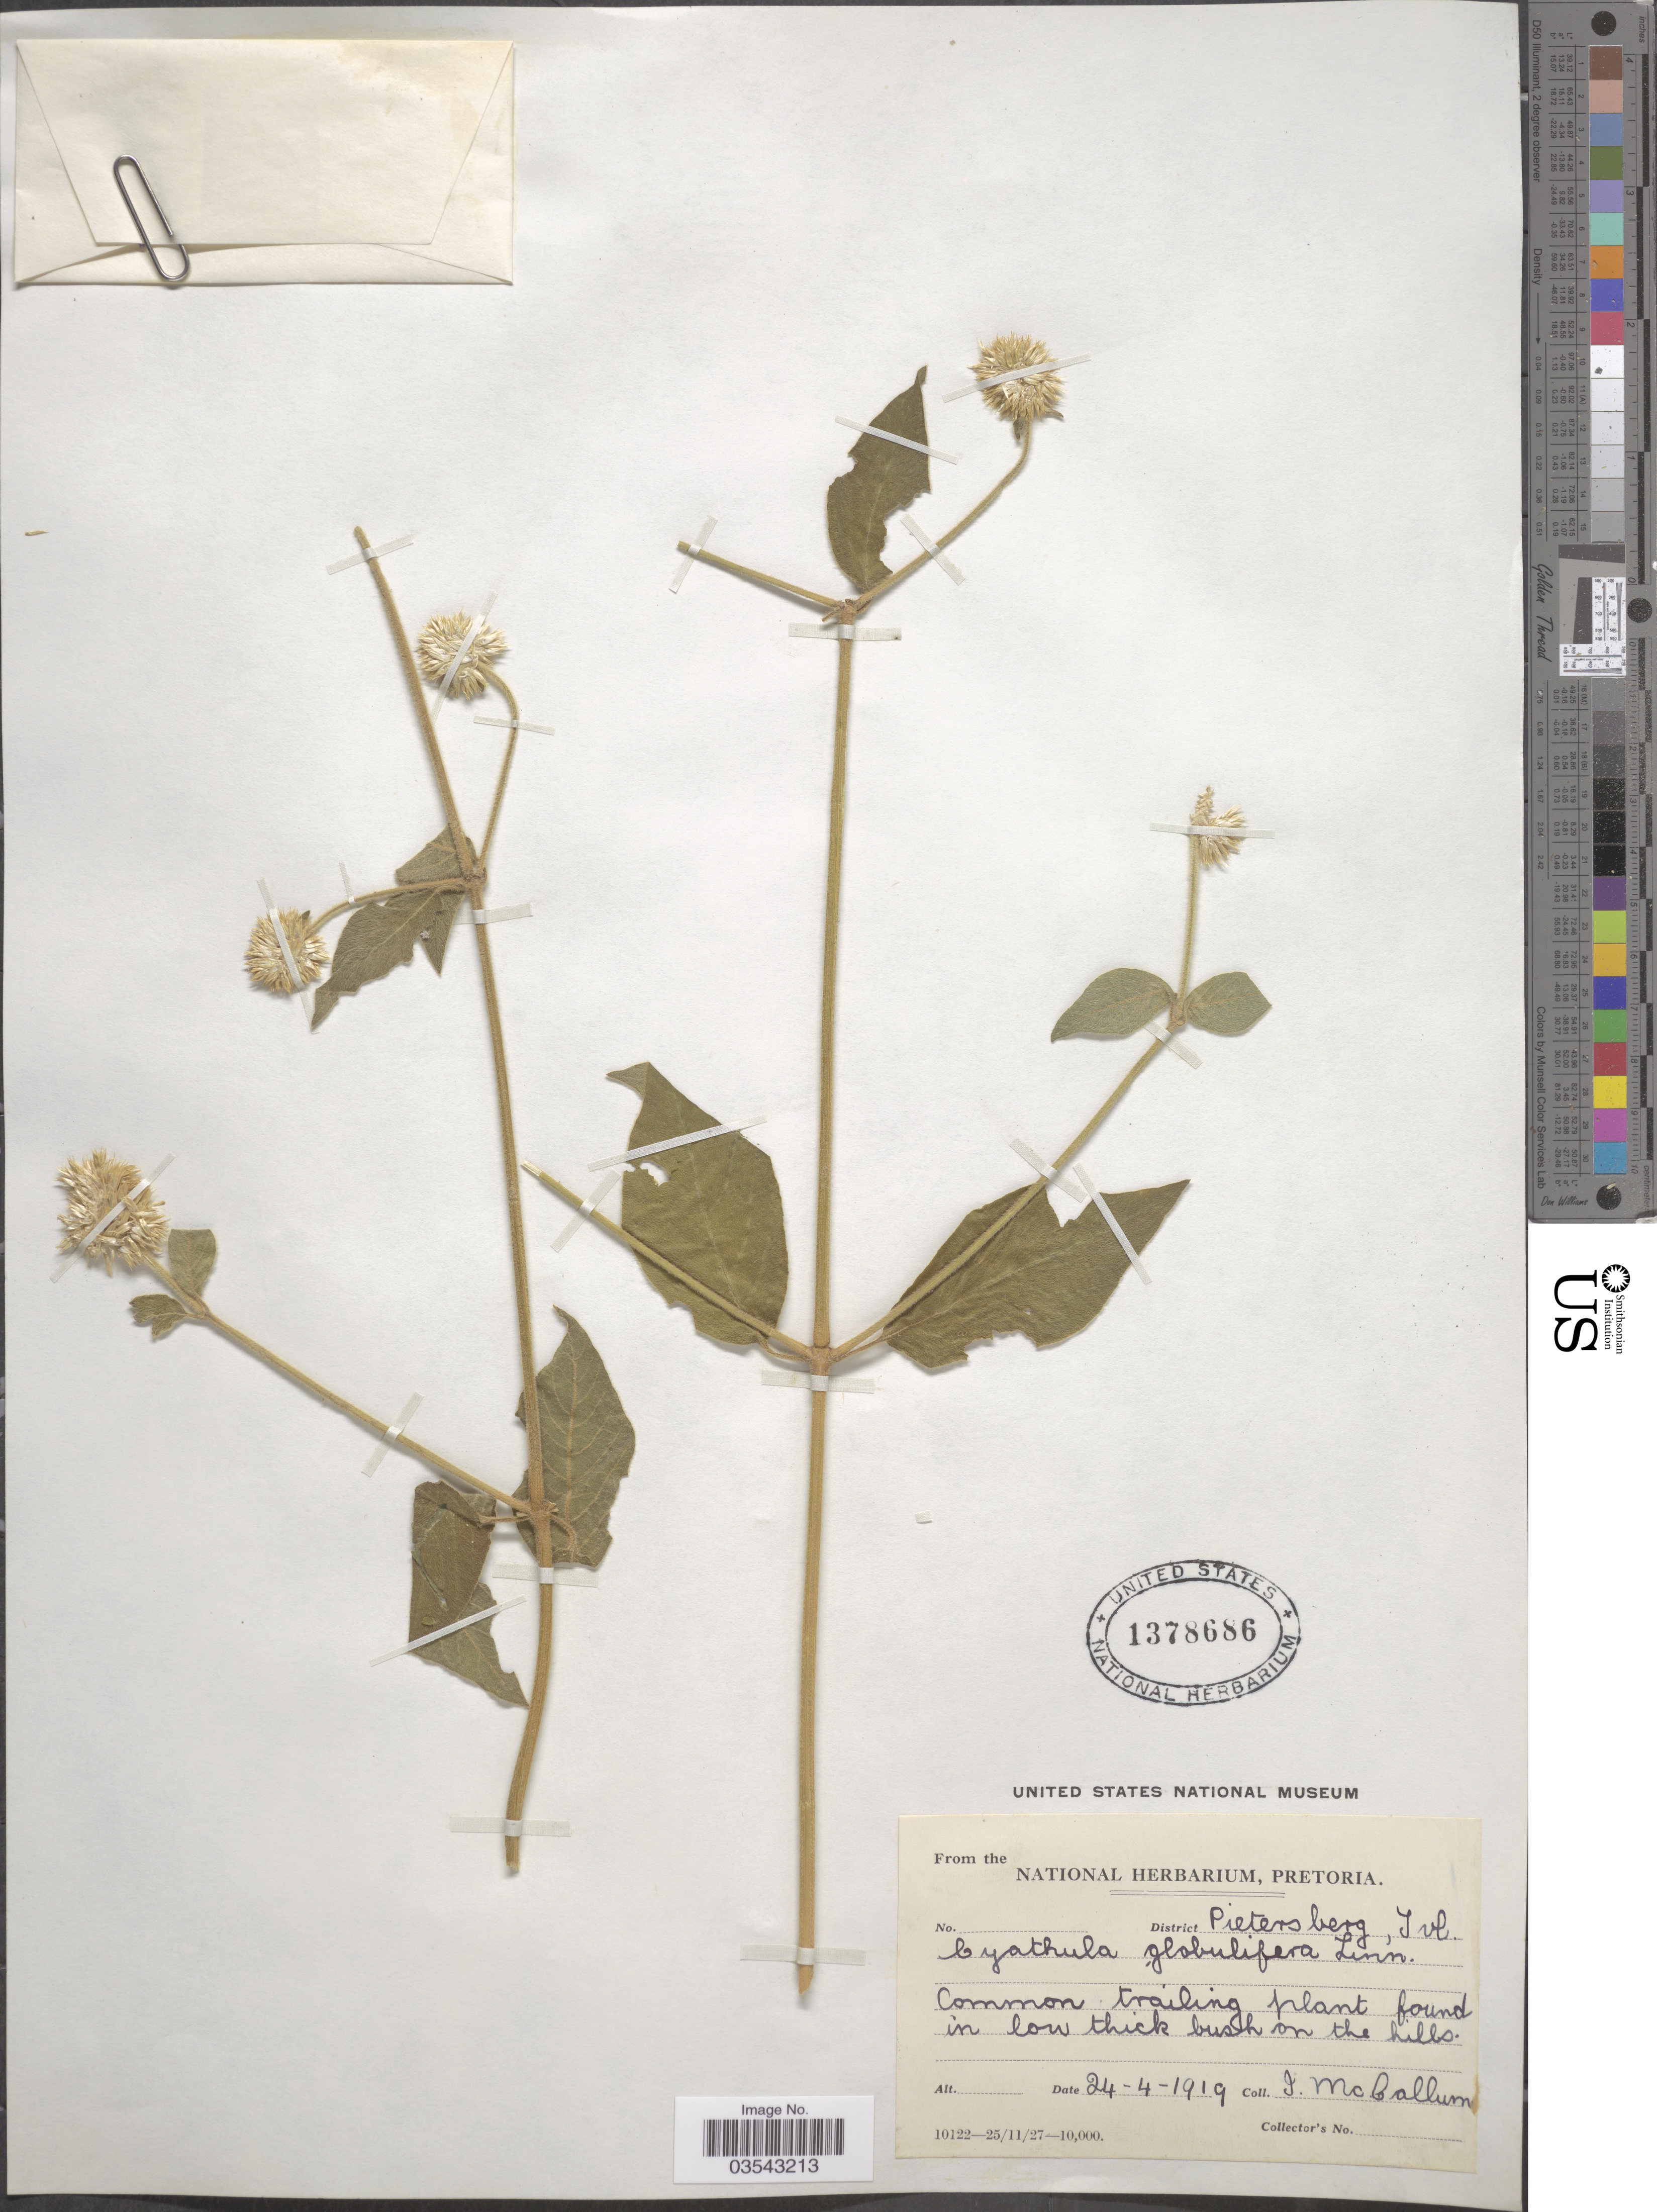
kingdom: Plantae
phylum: Tracheophyta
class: Magnoliopsida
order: Caryophyllales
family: Amaranthaceae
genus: Cyathula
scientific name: Cyathula globulifera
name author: Moq.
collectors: J. McCallum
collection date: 1919-04-24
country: South Africa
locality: District Pietersberg, Tvl.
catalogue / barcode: US 1378686